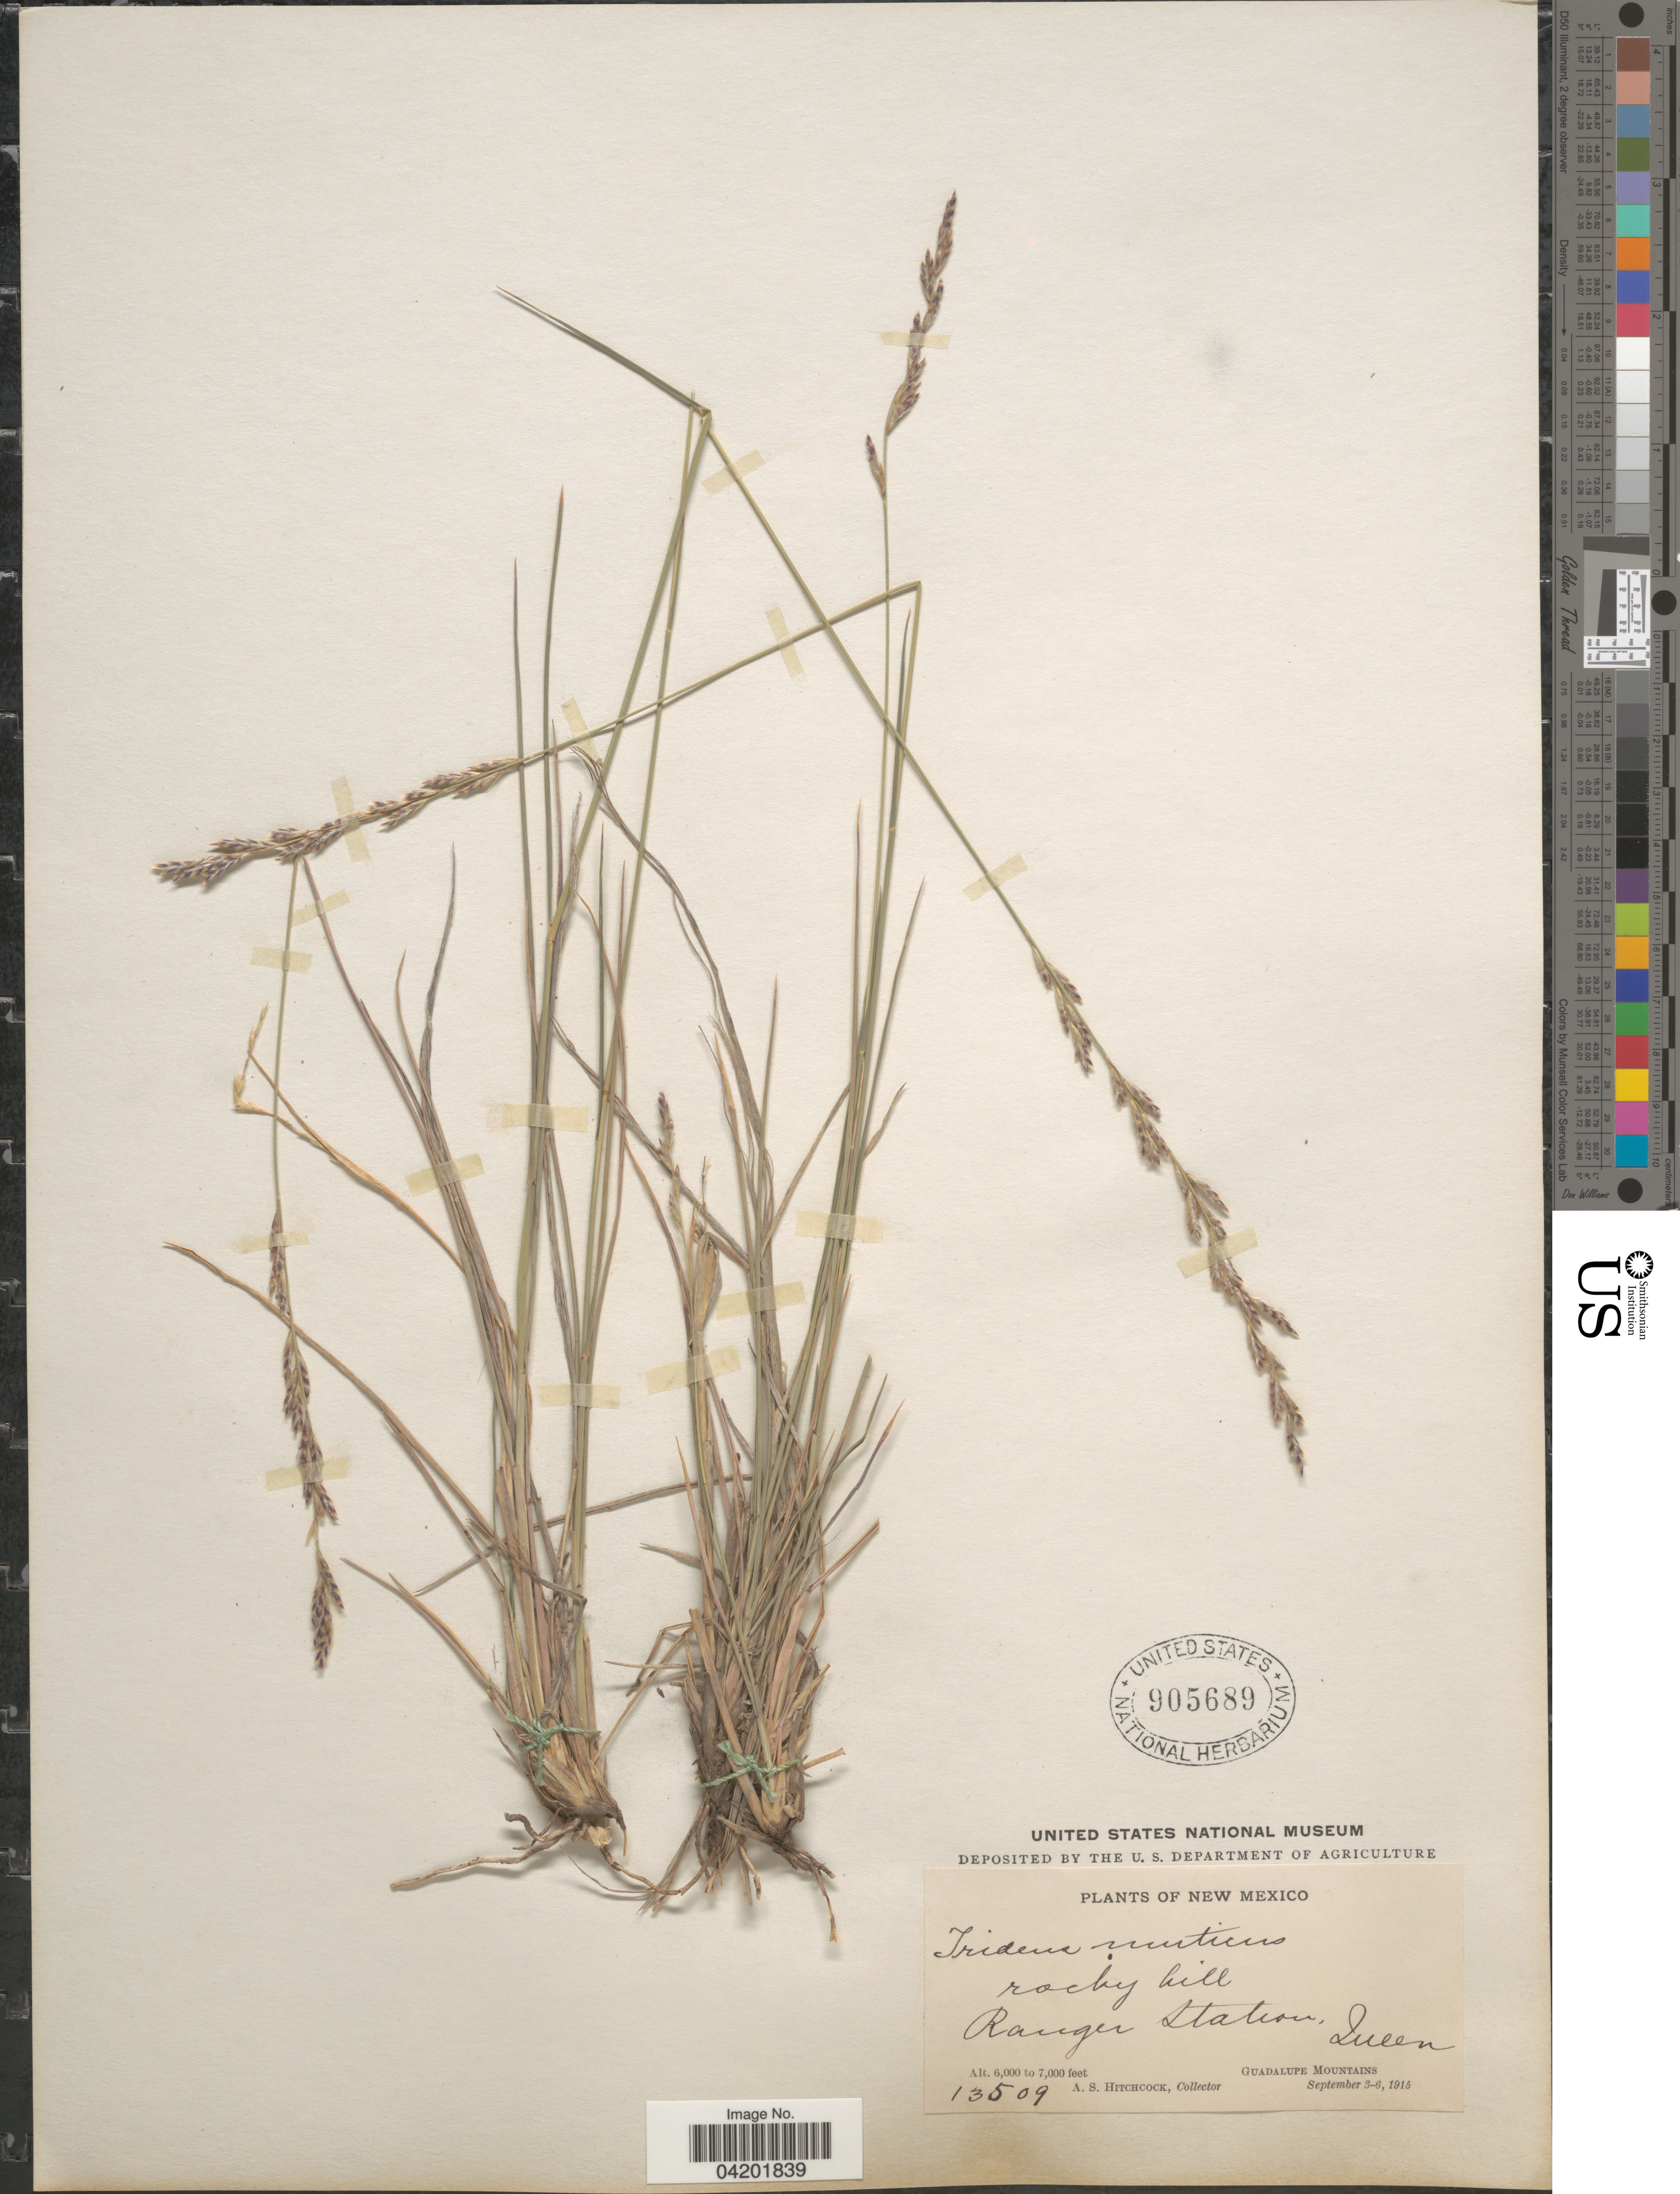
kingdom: Plantae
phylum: Tracheophyta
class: Liliopsida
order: Poales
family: Poaceae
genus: Tridentopsis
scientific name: Tridentopsis mutica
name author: (Torr.) P.M. Peterson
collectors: A. S. Hitchcock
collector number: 13509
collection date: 1915-09-03/1915-09-06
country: United States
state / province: New Mexico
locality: Ranger Station, Queen. Guadalupe Mountains.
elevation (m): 1829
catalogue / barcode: US 905689